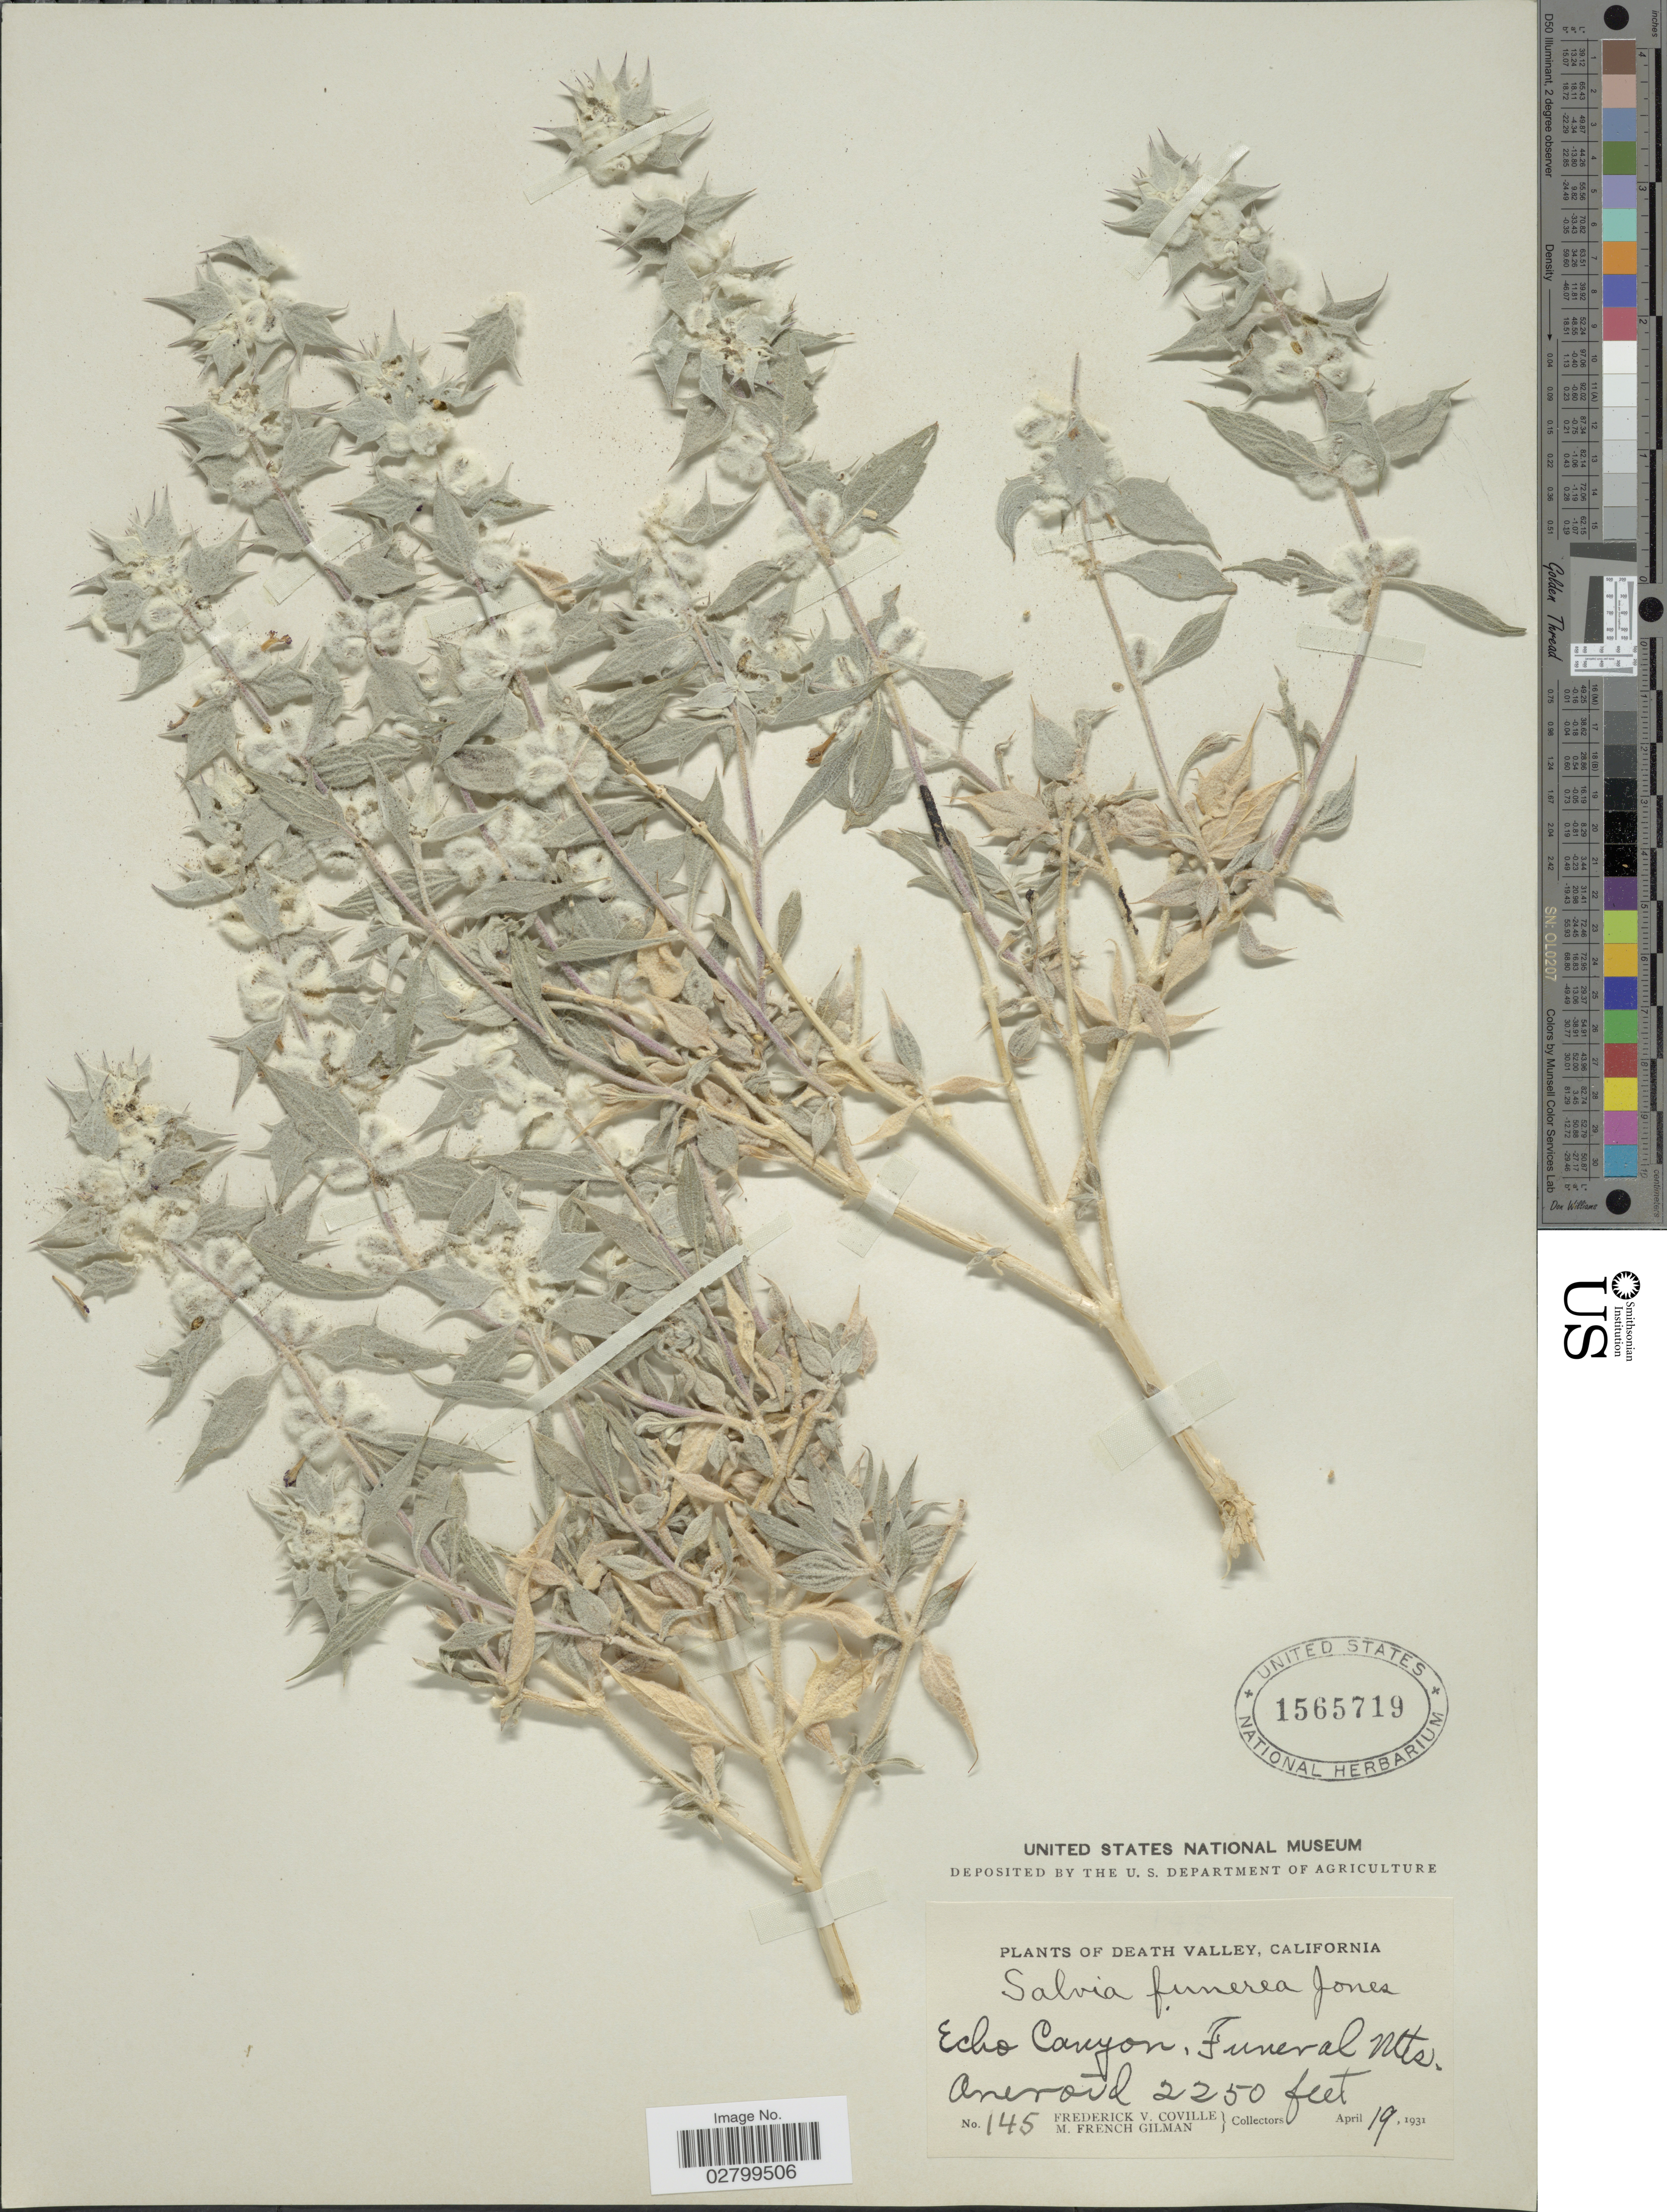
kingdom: Plantae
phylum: Tracheophyta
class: Magnoliopsida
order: Lamiales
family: Lamiaceae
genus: Salvia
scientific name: Salvia funerea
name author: M.E. Jones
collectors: F. V. Coville & M. F. Gilman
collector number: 145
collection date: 1931-04-19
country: United States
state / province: California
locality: Death Valley. Echo Canyon, Funeral Mts. Aneroid.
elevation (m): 686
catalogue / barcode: US 1565719